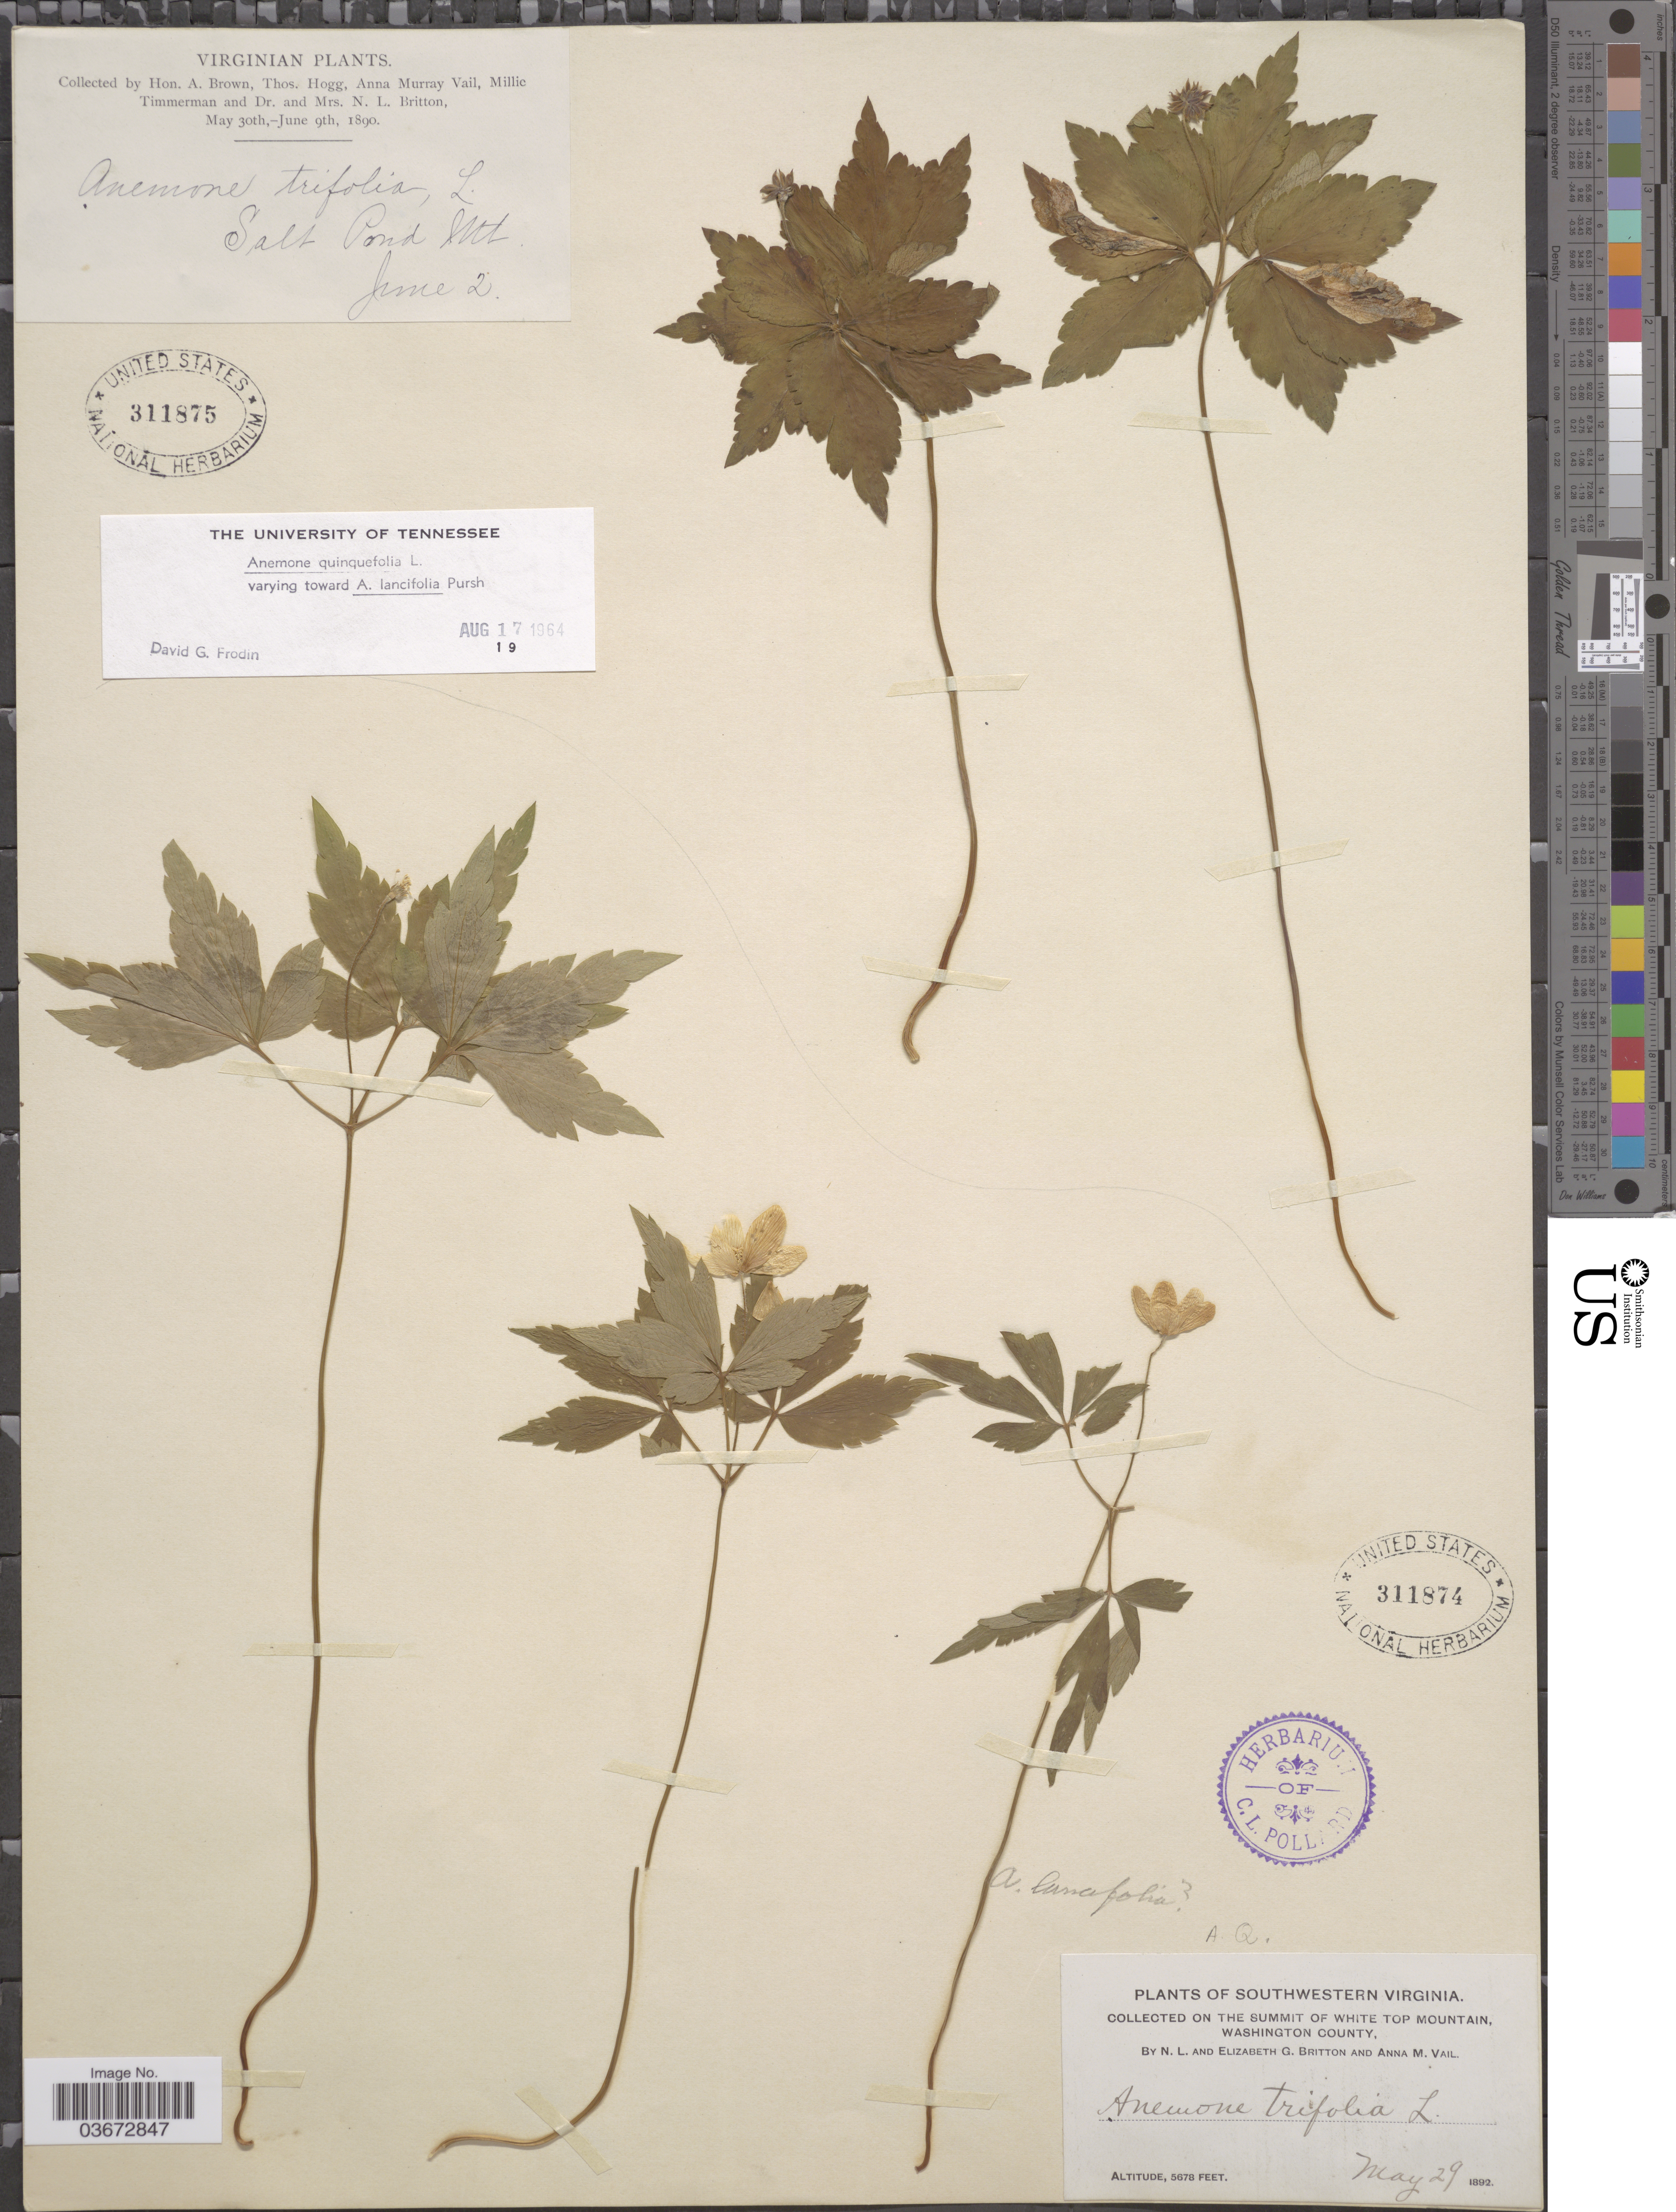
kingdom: Plantae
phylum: Tracheophyta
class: Magnoliopsida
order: Ranunculales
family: Ranunculaceae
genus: Anemone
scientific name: Anemone quinquefolia var. lancifolia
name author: (Pursh) Fosberg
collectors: H. A. Brown, T. Hogg, A. Vail, M. Timmerman & et al.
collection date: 1890-06-02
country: United States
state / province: Virginia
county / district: Giles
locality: Salt Pond Mt.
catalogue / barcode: US 311875